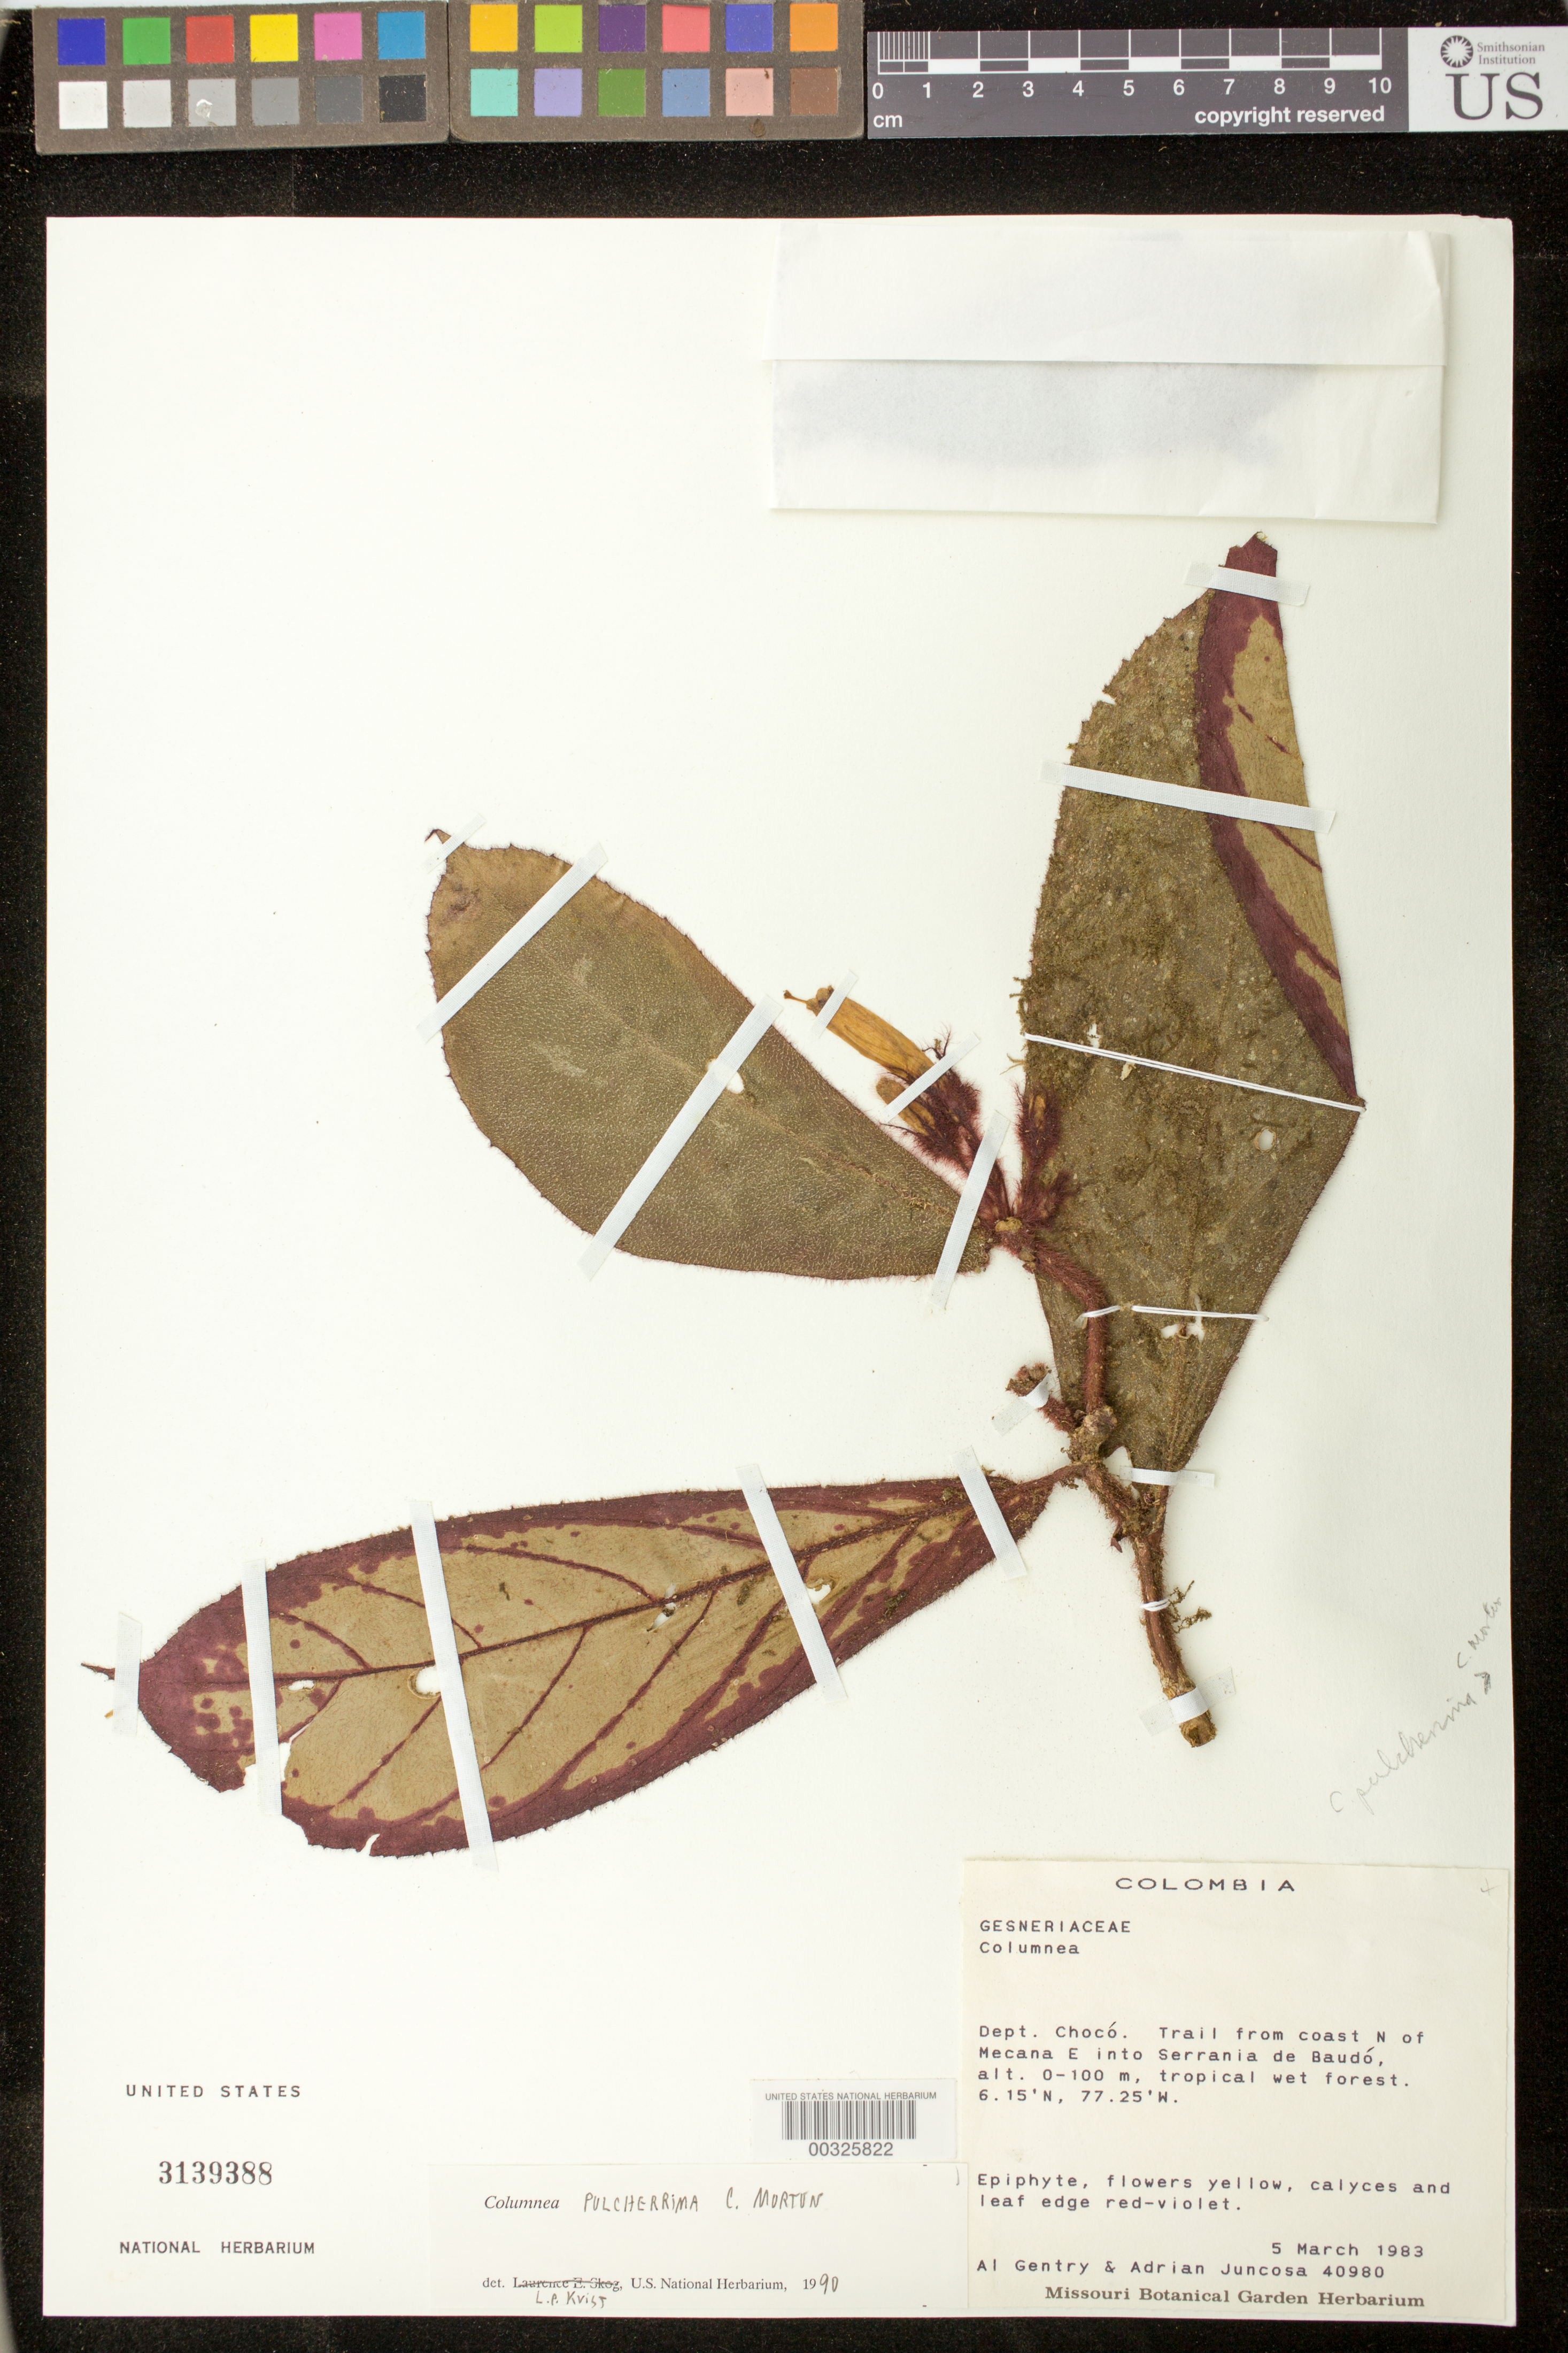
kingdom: Plantae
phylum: Tracheophyta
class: Magnoliopsida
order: Lamiales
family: Gesneriaceae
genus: Columnea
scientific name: Columnea pulcherrima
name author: C.V. Morton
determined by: Skog, Laurence E.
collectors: A. H. Gentry & A. Juncosa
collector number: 40980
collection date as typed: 05 Mar 1983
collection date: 1983-03-05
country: Colombia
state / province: Chocó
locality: Trail from coast N of Mecana E into Serrania de Baudó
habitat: Tropical wet forest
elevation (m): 0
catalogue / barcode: US 3139388